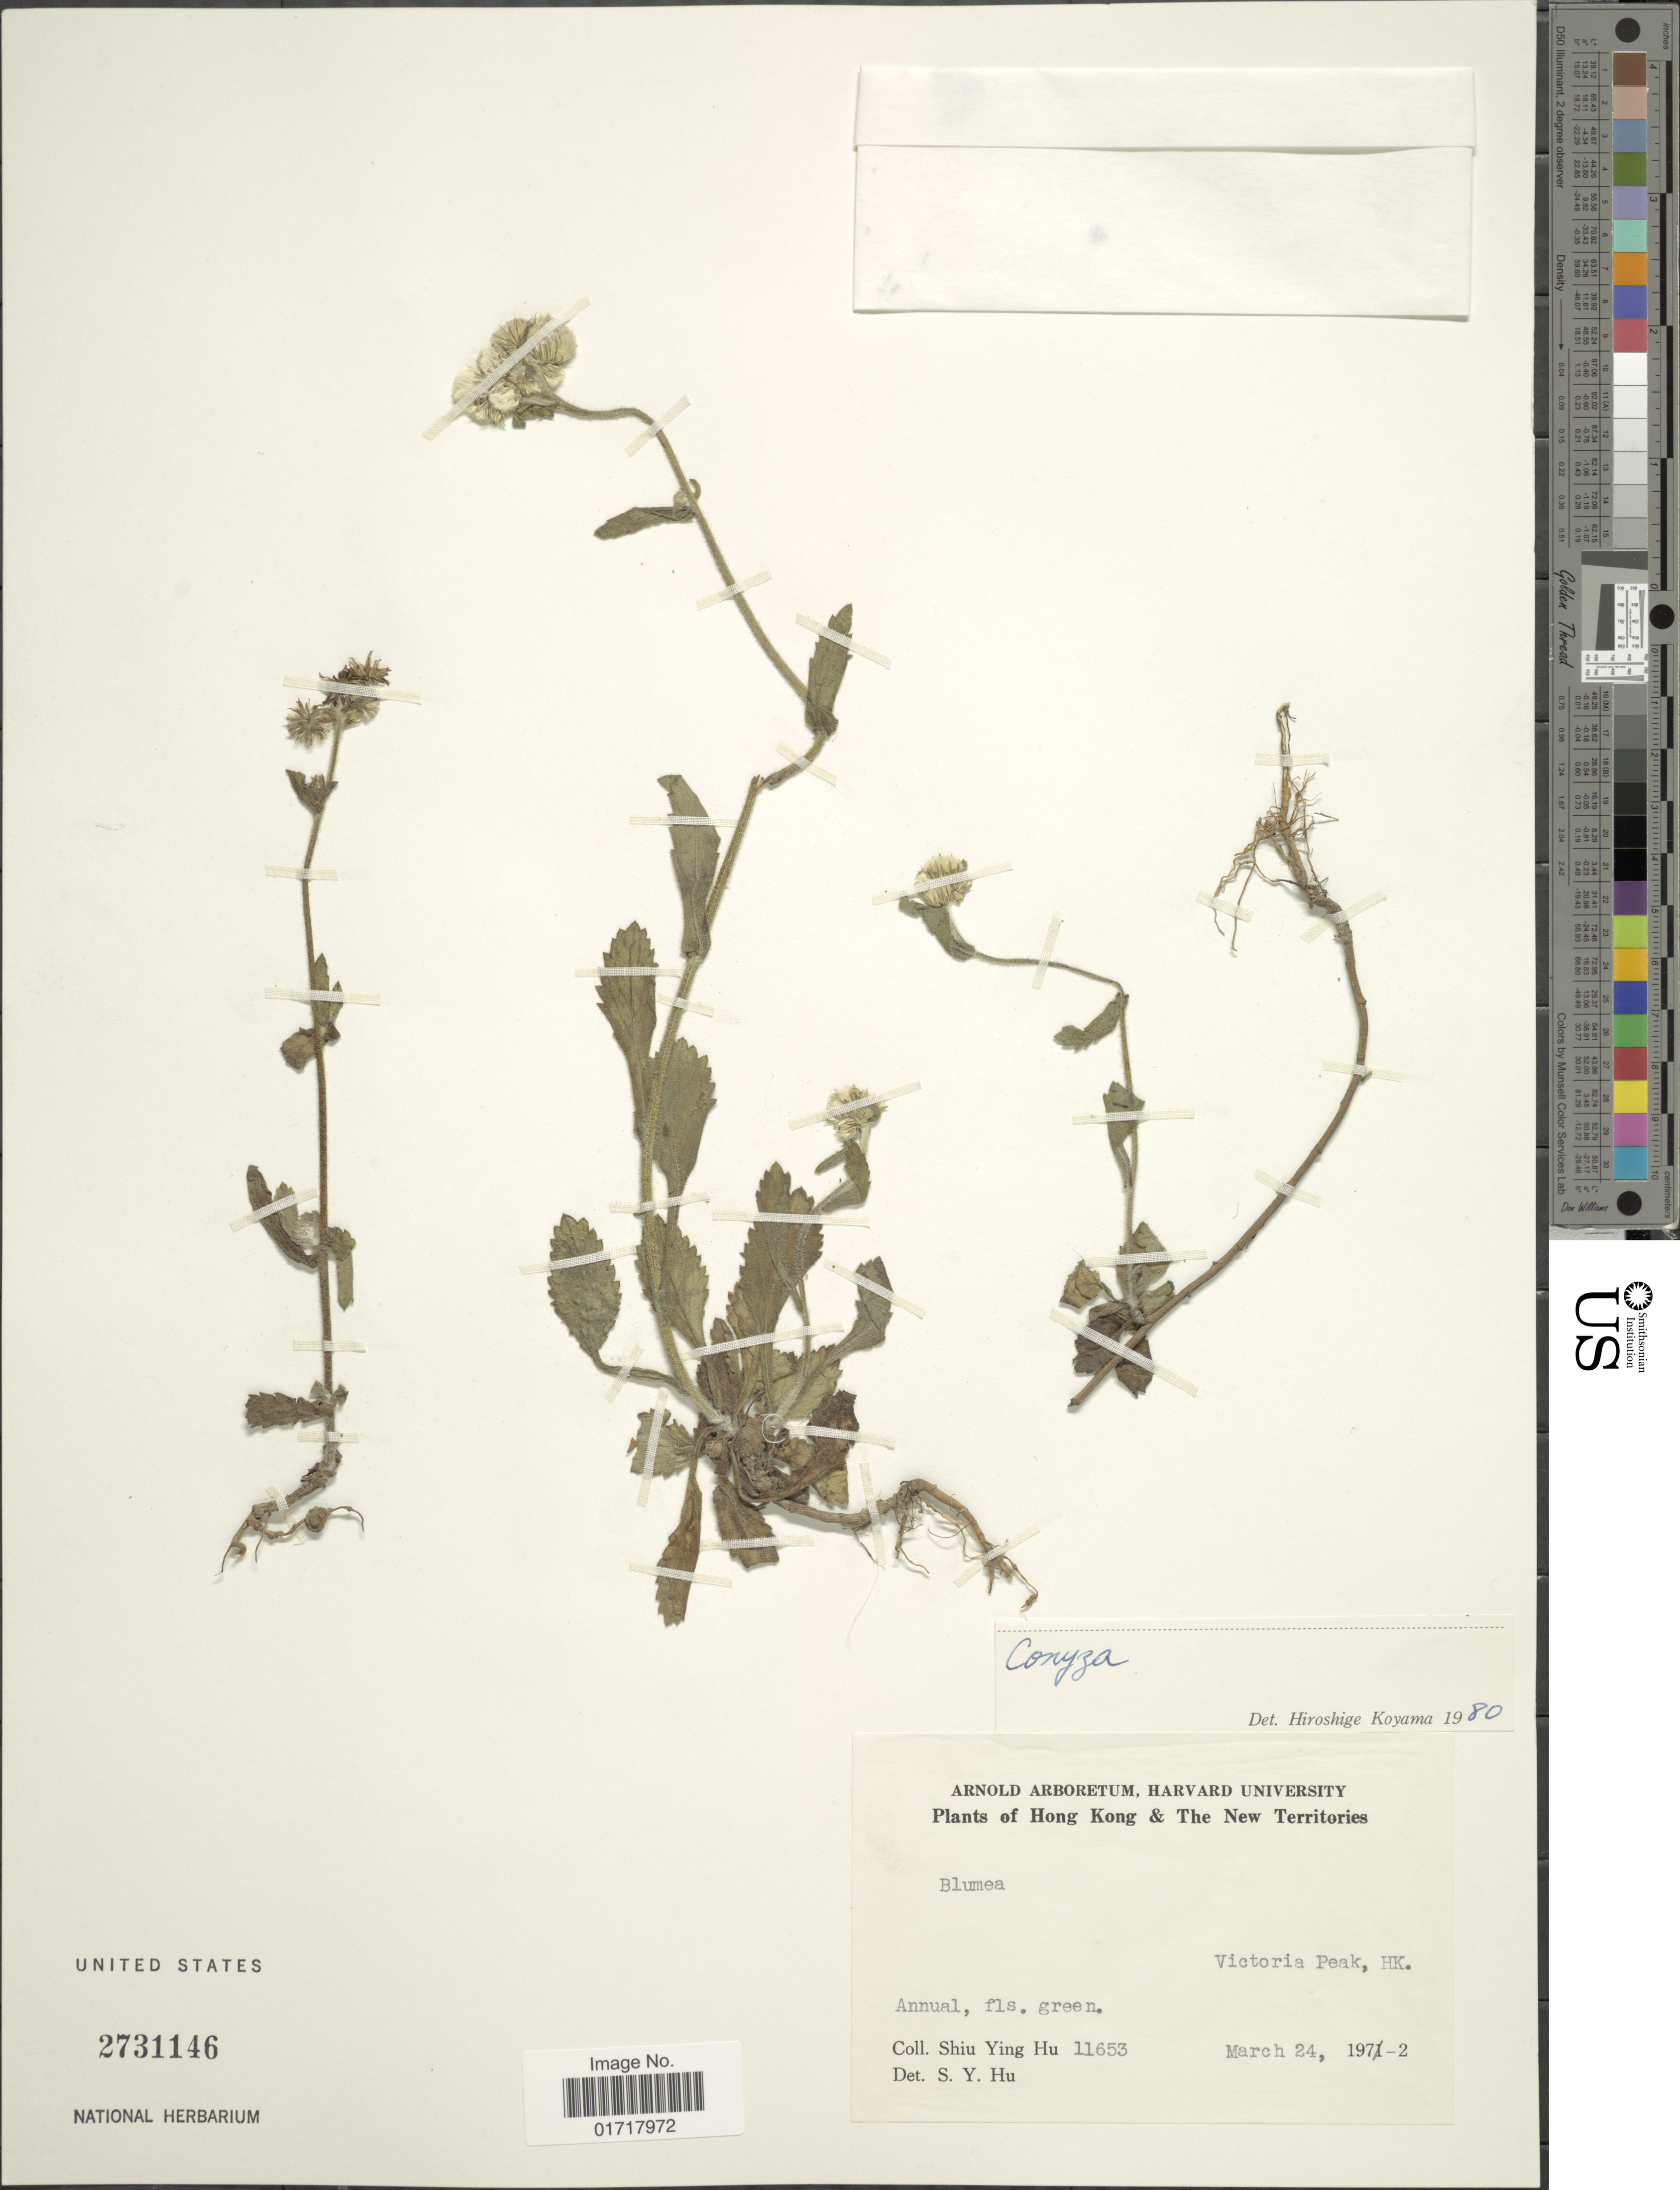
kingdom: Plantae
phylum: Tracheophyta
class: Magnoliopsida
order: Asterales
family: Asteraceae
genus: Conyza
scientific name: Conyza sp.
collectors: S. Y. Hu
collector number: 11653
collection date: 1972-03-24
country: China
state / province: Hong Kong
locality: Hong Kong & The New Territories. Victoria Peak, HK.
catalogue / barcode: US 2731146